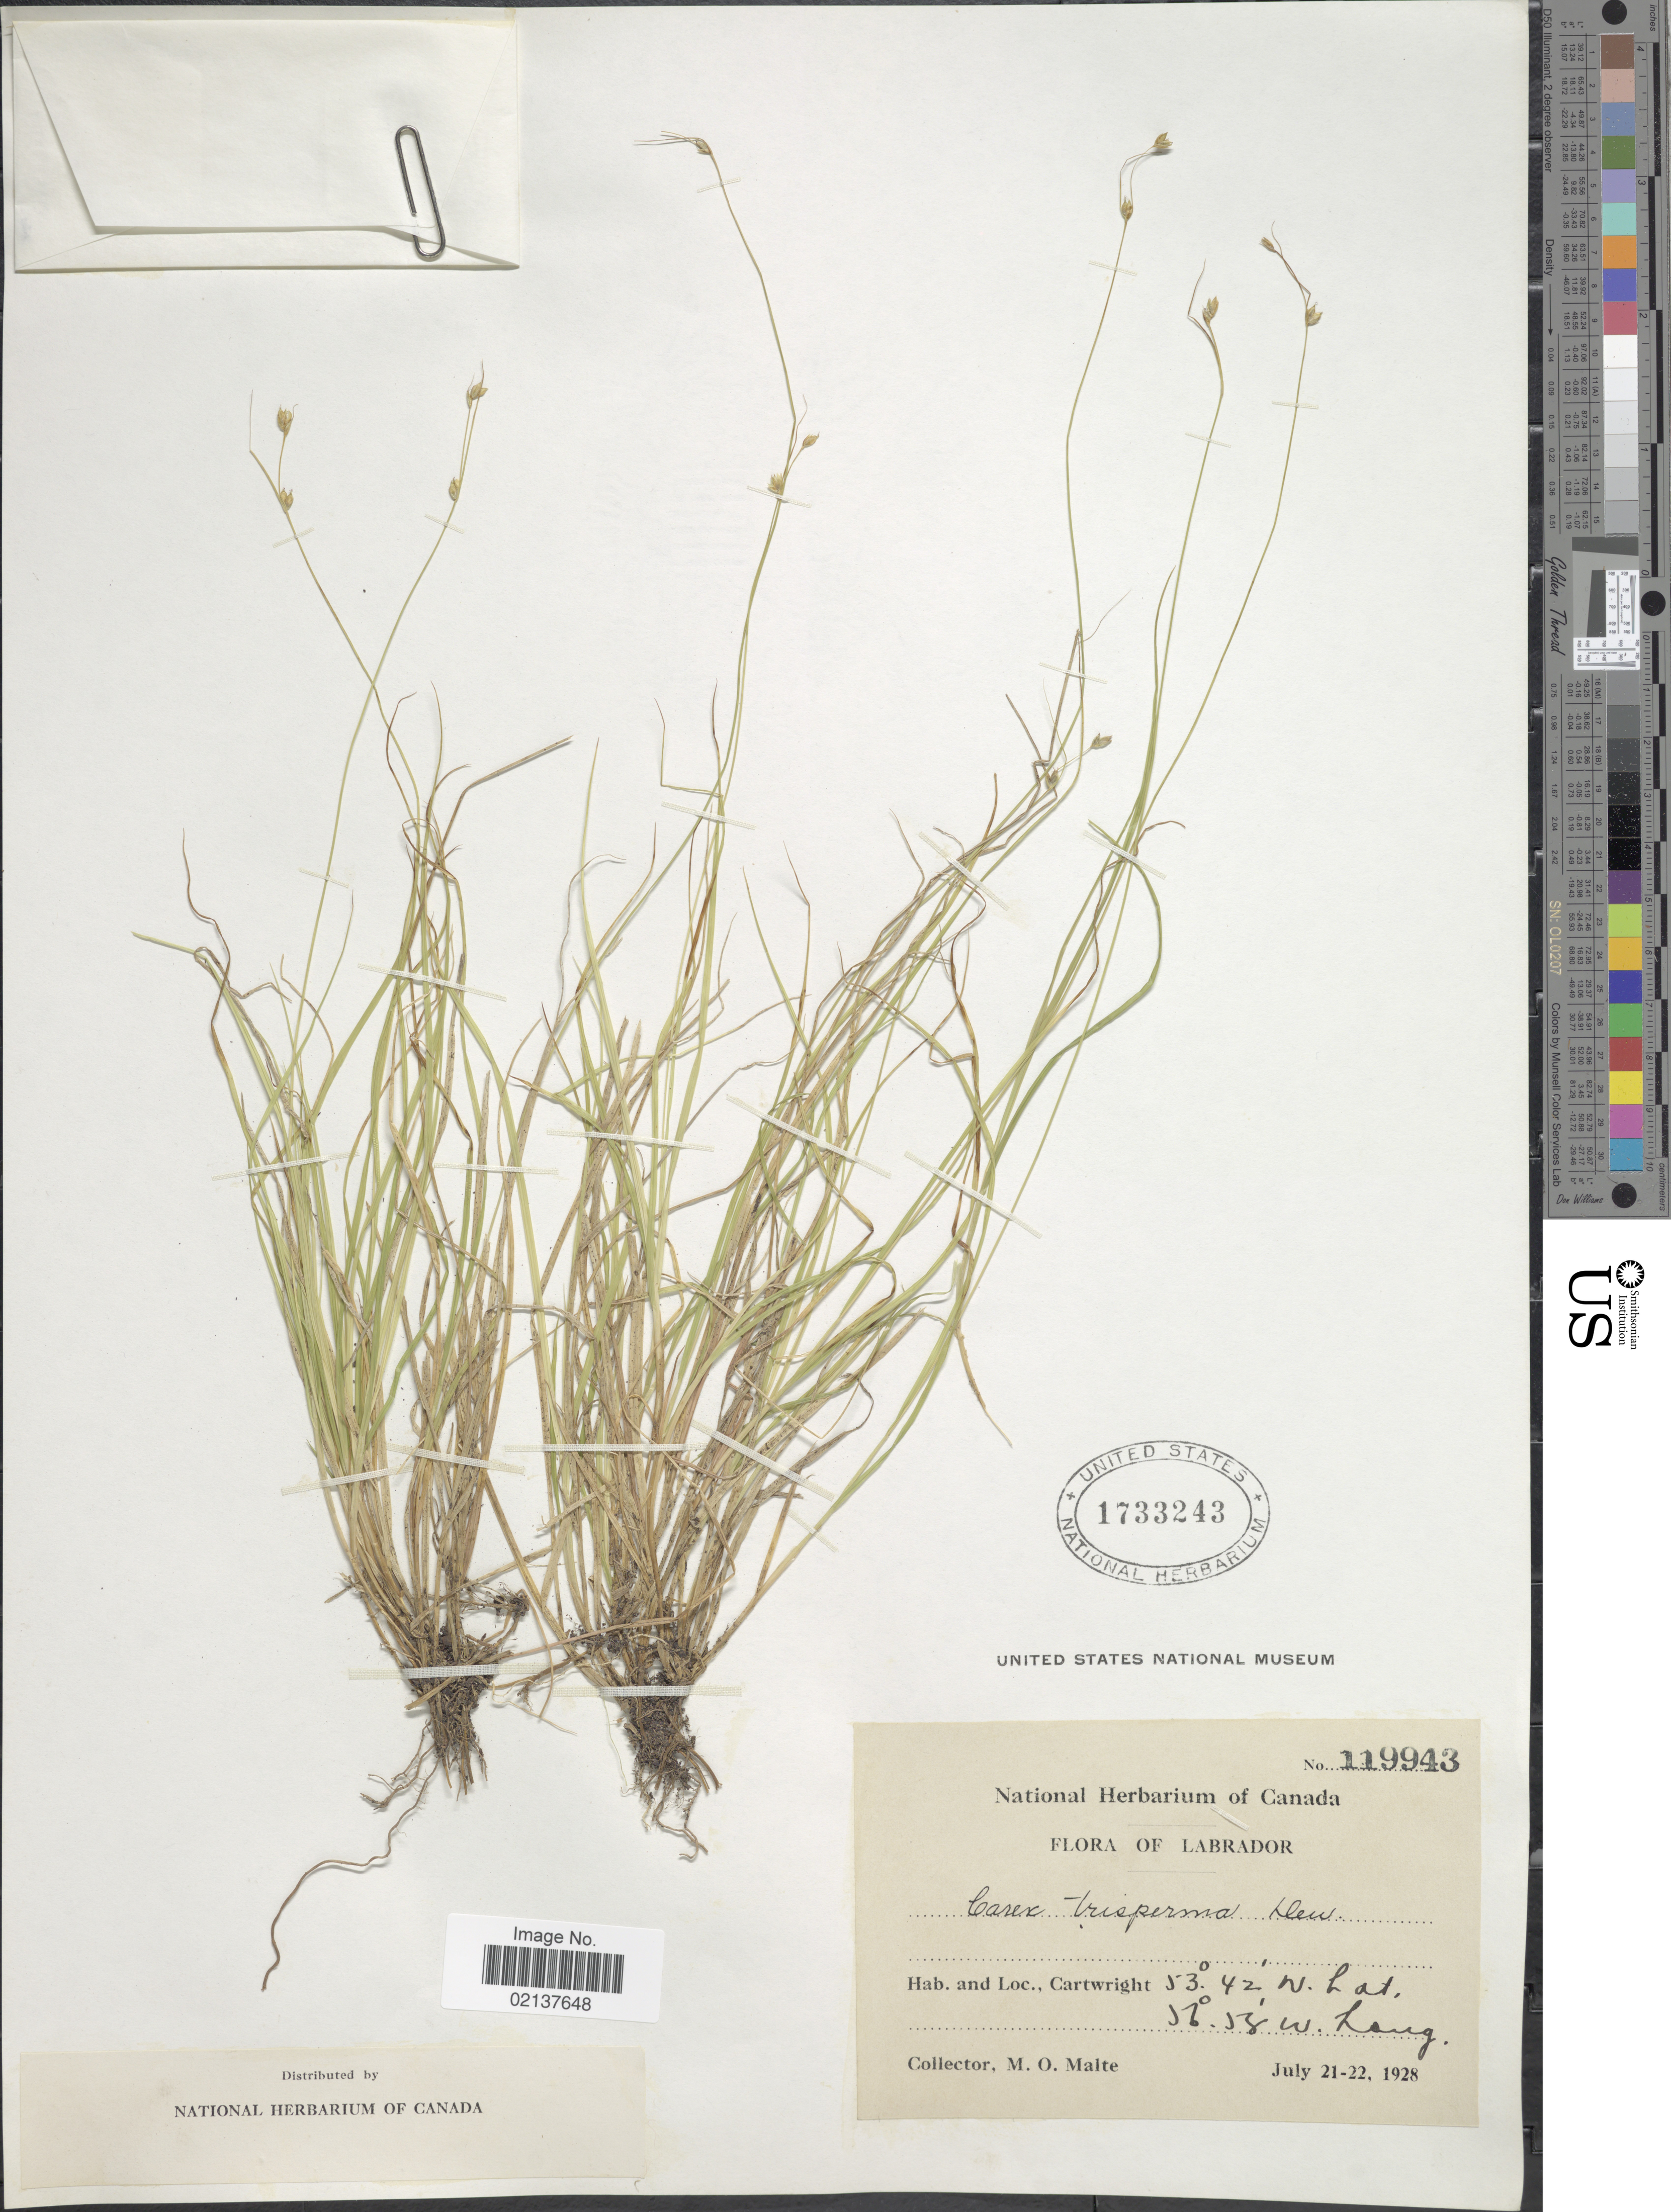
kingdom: Plantae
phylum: Tracheophyta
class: Liliopsida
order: Poales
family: Cyperaceae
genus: Carex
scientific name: Carex trisperma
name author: Dewey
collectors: M. O. Malte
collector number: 119943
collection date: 1928-07-21/1928-07-22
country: Canada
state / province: Newfoundland and Labrador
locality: Labrador, Cartwright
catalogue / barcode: US 1733243